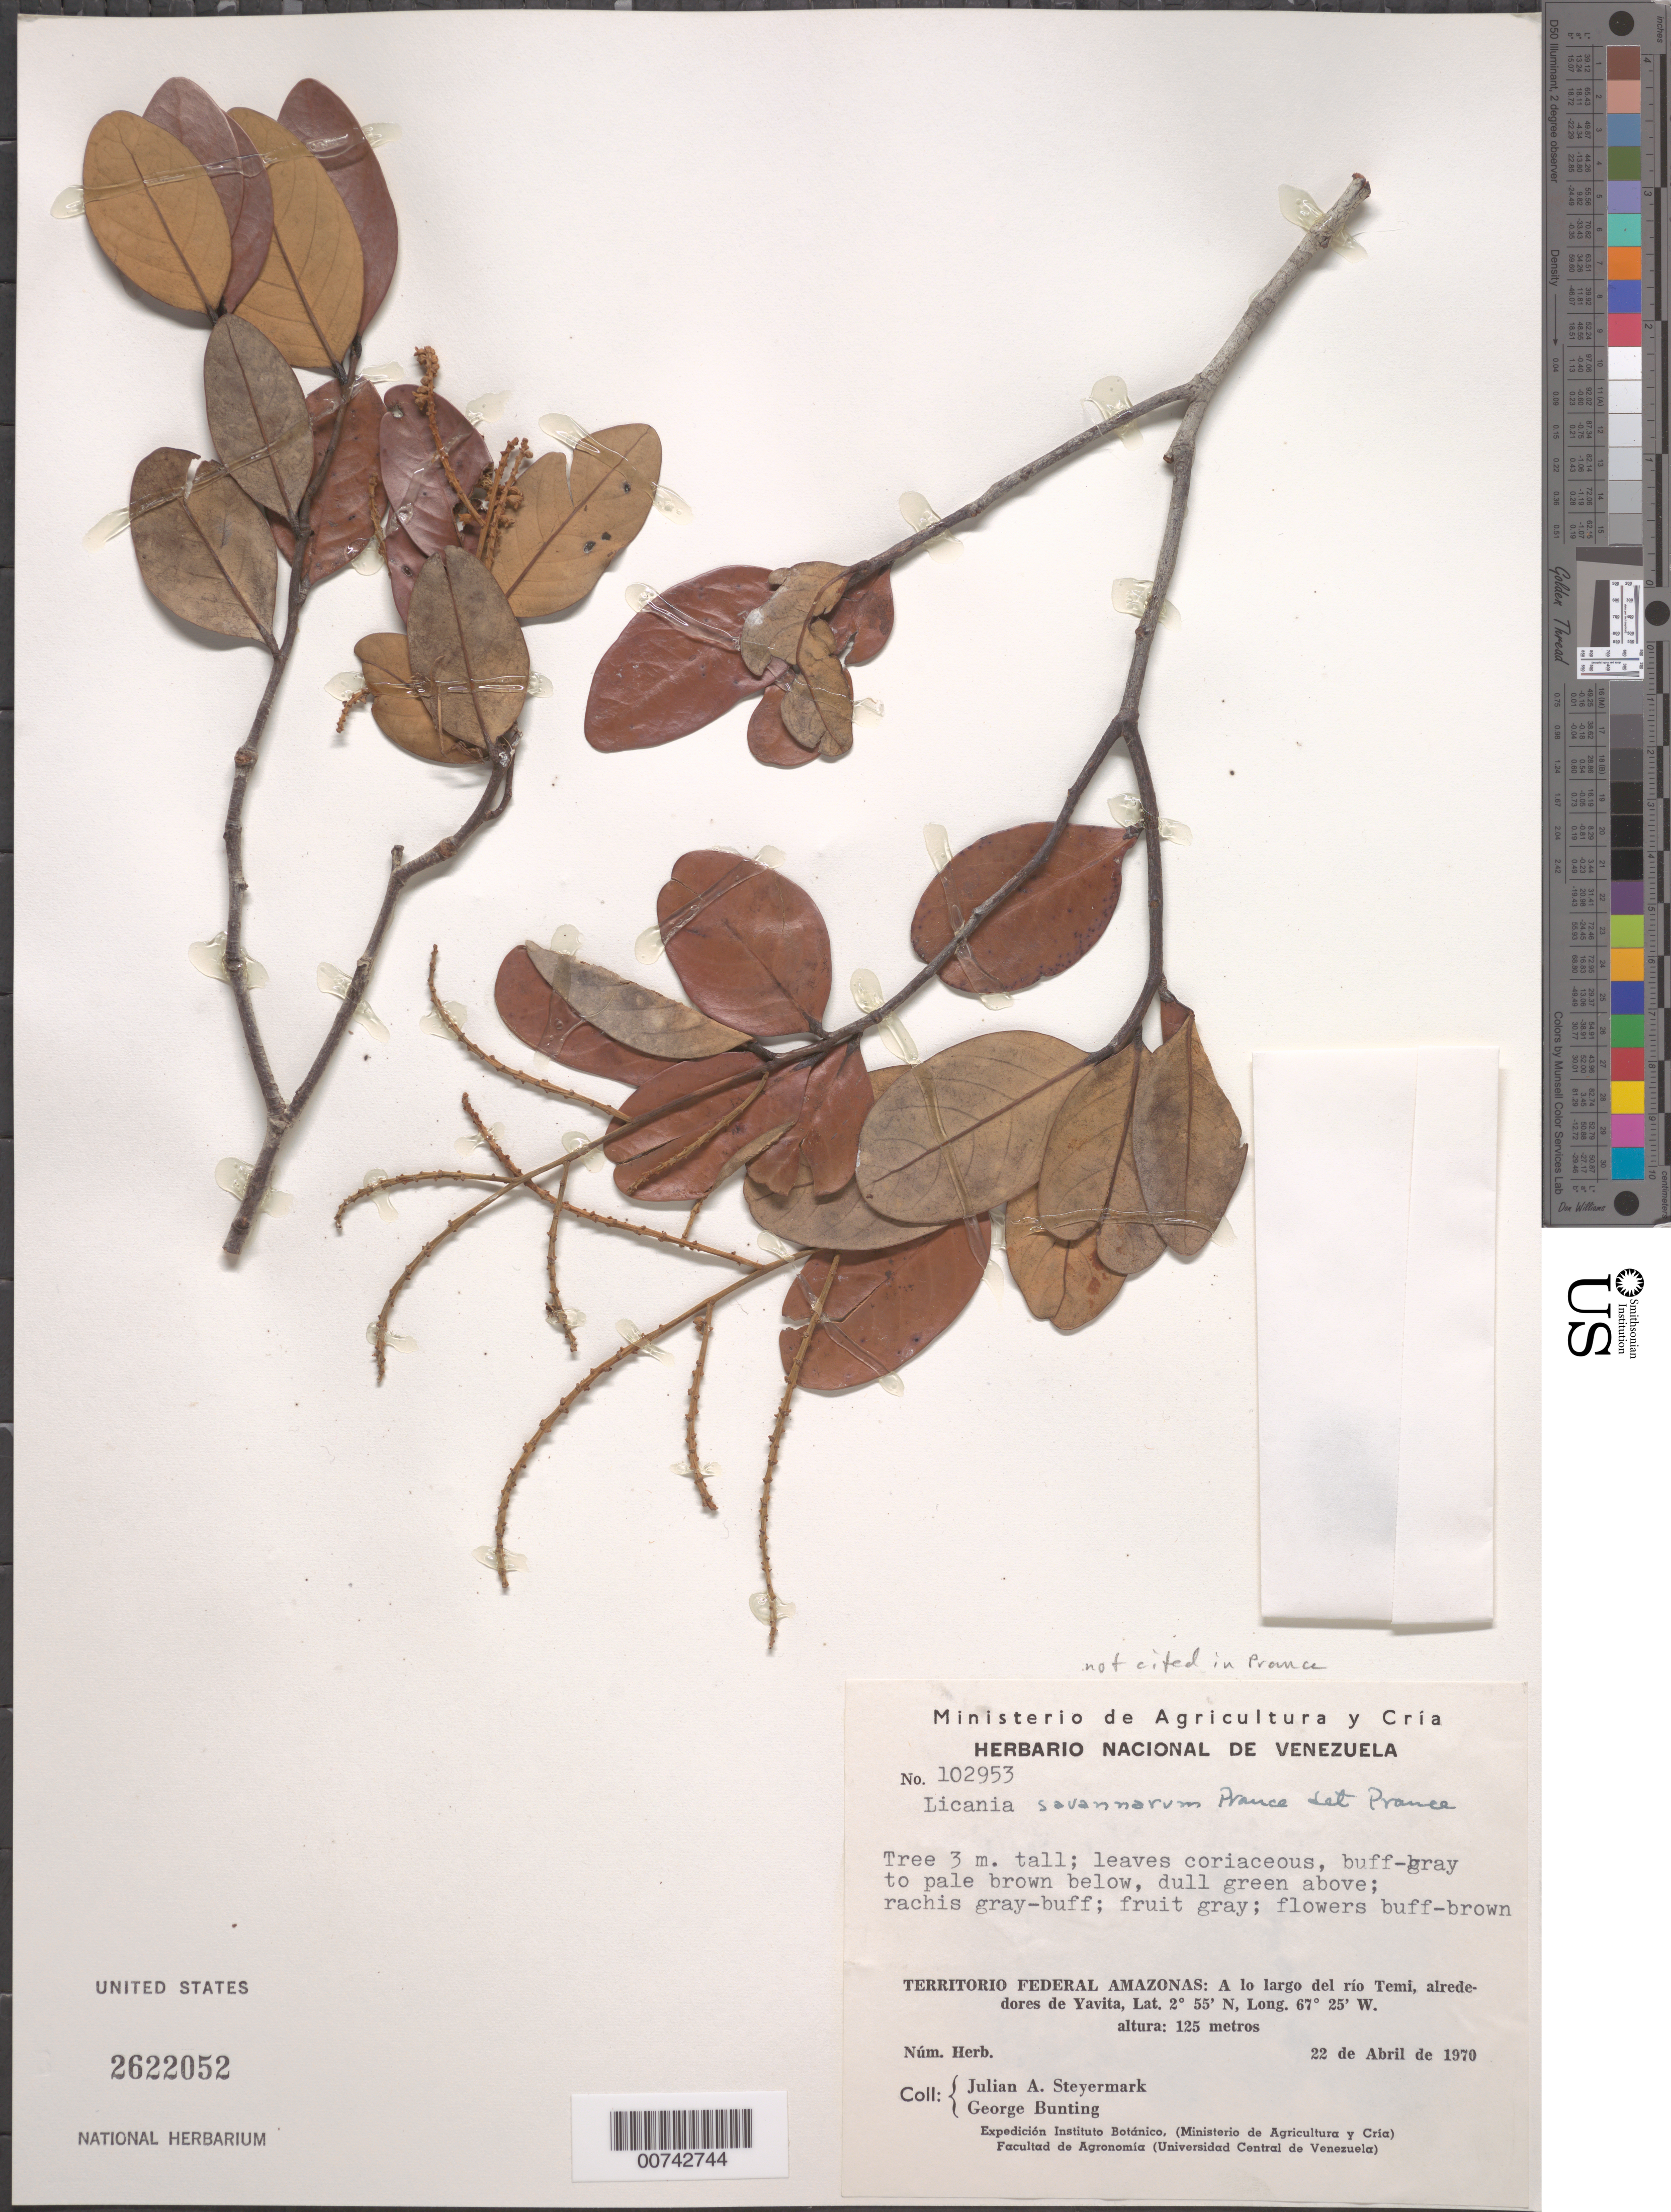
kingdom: Plantae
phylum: Tracheophyta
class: Magnoliopsida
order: Malpighiales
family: Chrysobalanaceae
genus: Licania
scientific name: Licania savannarum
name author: Prance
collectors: J. Steyermark & G. S. Bunting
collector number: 102953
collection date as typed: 22-Apr-70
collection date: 1970-04-22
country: Venezuela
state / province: Amazonas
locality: Río Temi, near Yavita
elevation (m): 125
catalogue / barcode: US 2622052